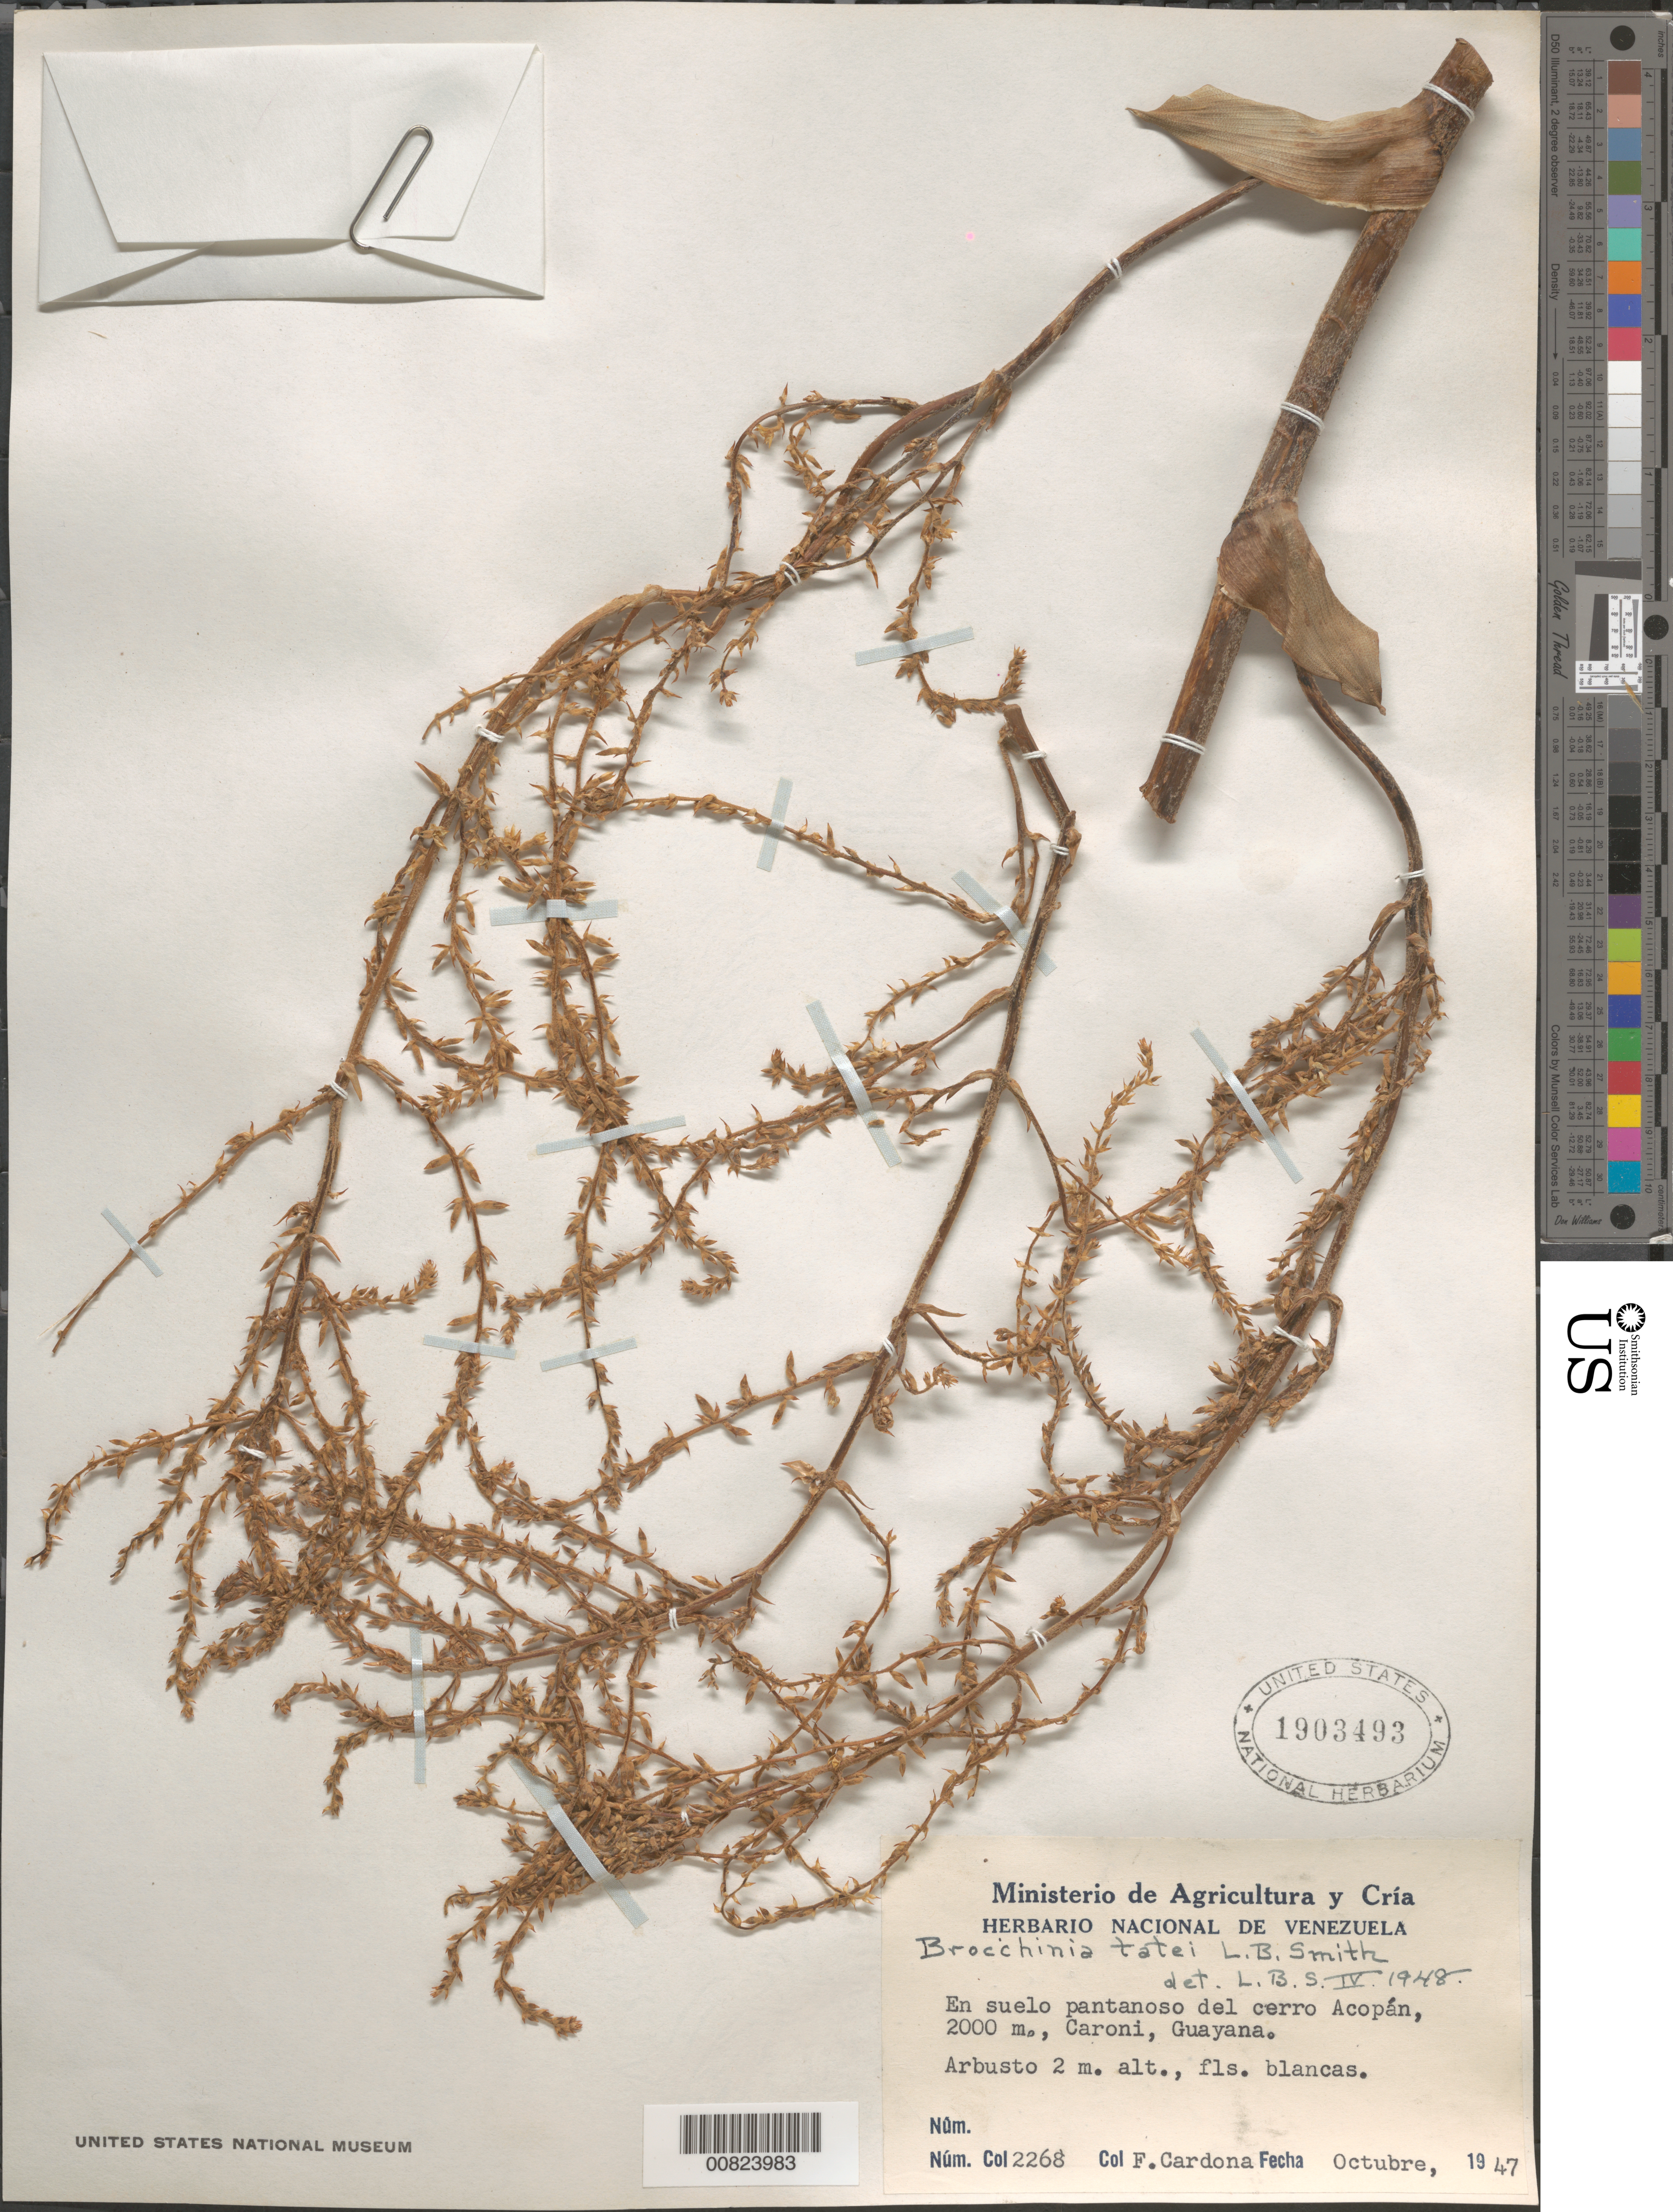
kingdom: Plantae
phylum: Tracheophyta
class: Liliopsida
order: Poales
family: Bromeliaceae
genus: Brocchinia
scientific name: Brocchinia tatei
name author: L.B. Sm.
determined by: Smith, Lyman B., (US), NMNH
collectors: F. Cardona Puig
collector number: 2268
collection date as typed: Oct-47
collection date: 1947-10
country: Venezuela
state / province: Bolívar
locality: Cerro Acopán, Río Caroní, Guayana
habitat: Suelo pantanoso del cerro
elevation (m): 2000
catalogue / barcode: US 1903493